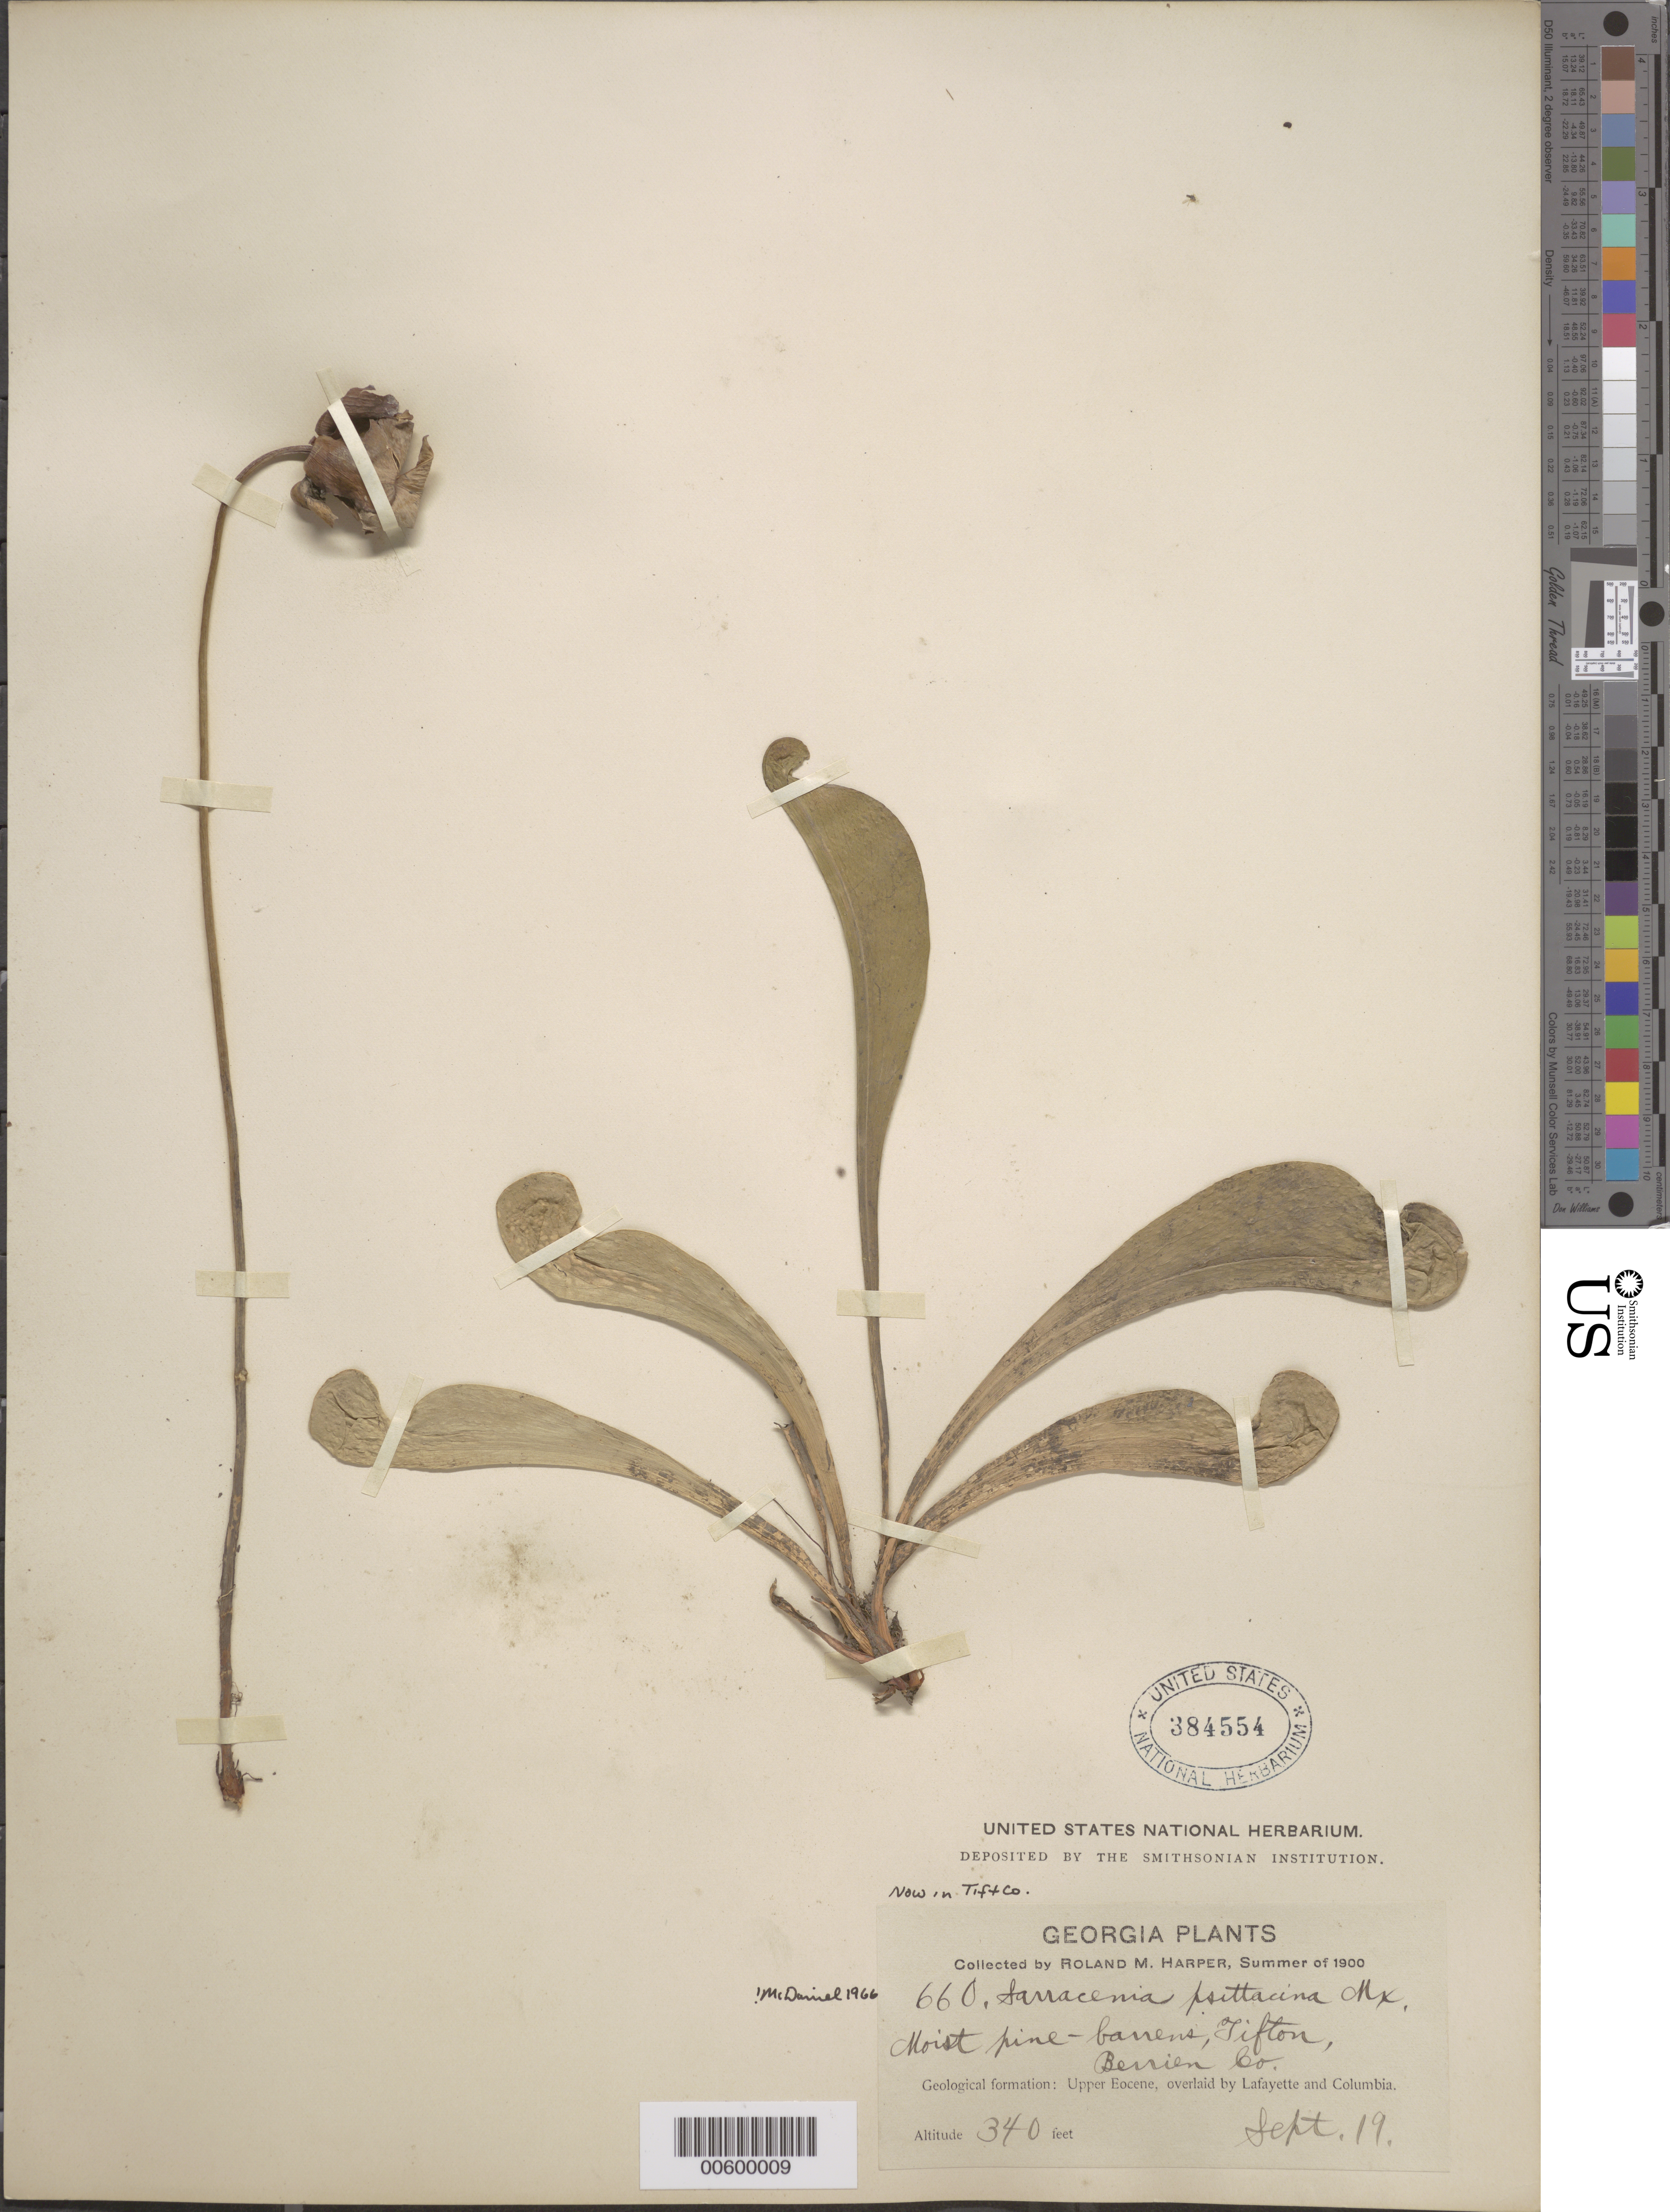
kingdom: Plantae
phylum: Tracheophyta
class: Magnoliopsida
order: Ericales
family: Sarraceniaceae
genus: Sarracenia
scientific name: Sarracenia psittacina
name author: Michx.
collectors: R. M. Harper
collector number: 660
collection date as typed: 19 Sep 1900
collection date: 1900-09-19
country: United States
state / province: Georgia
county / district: Berrien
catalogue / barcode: US 384554